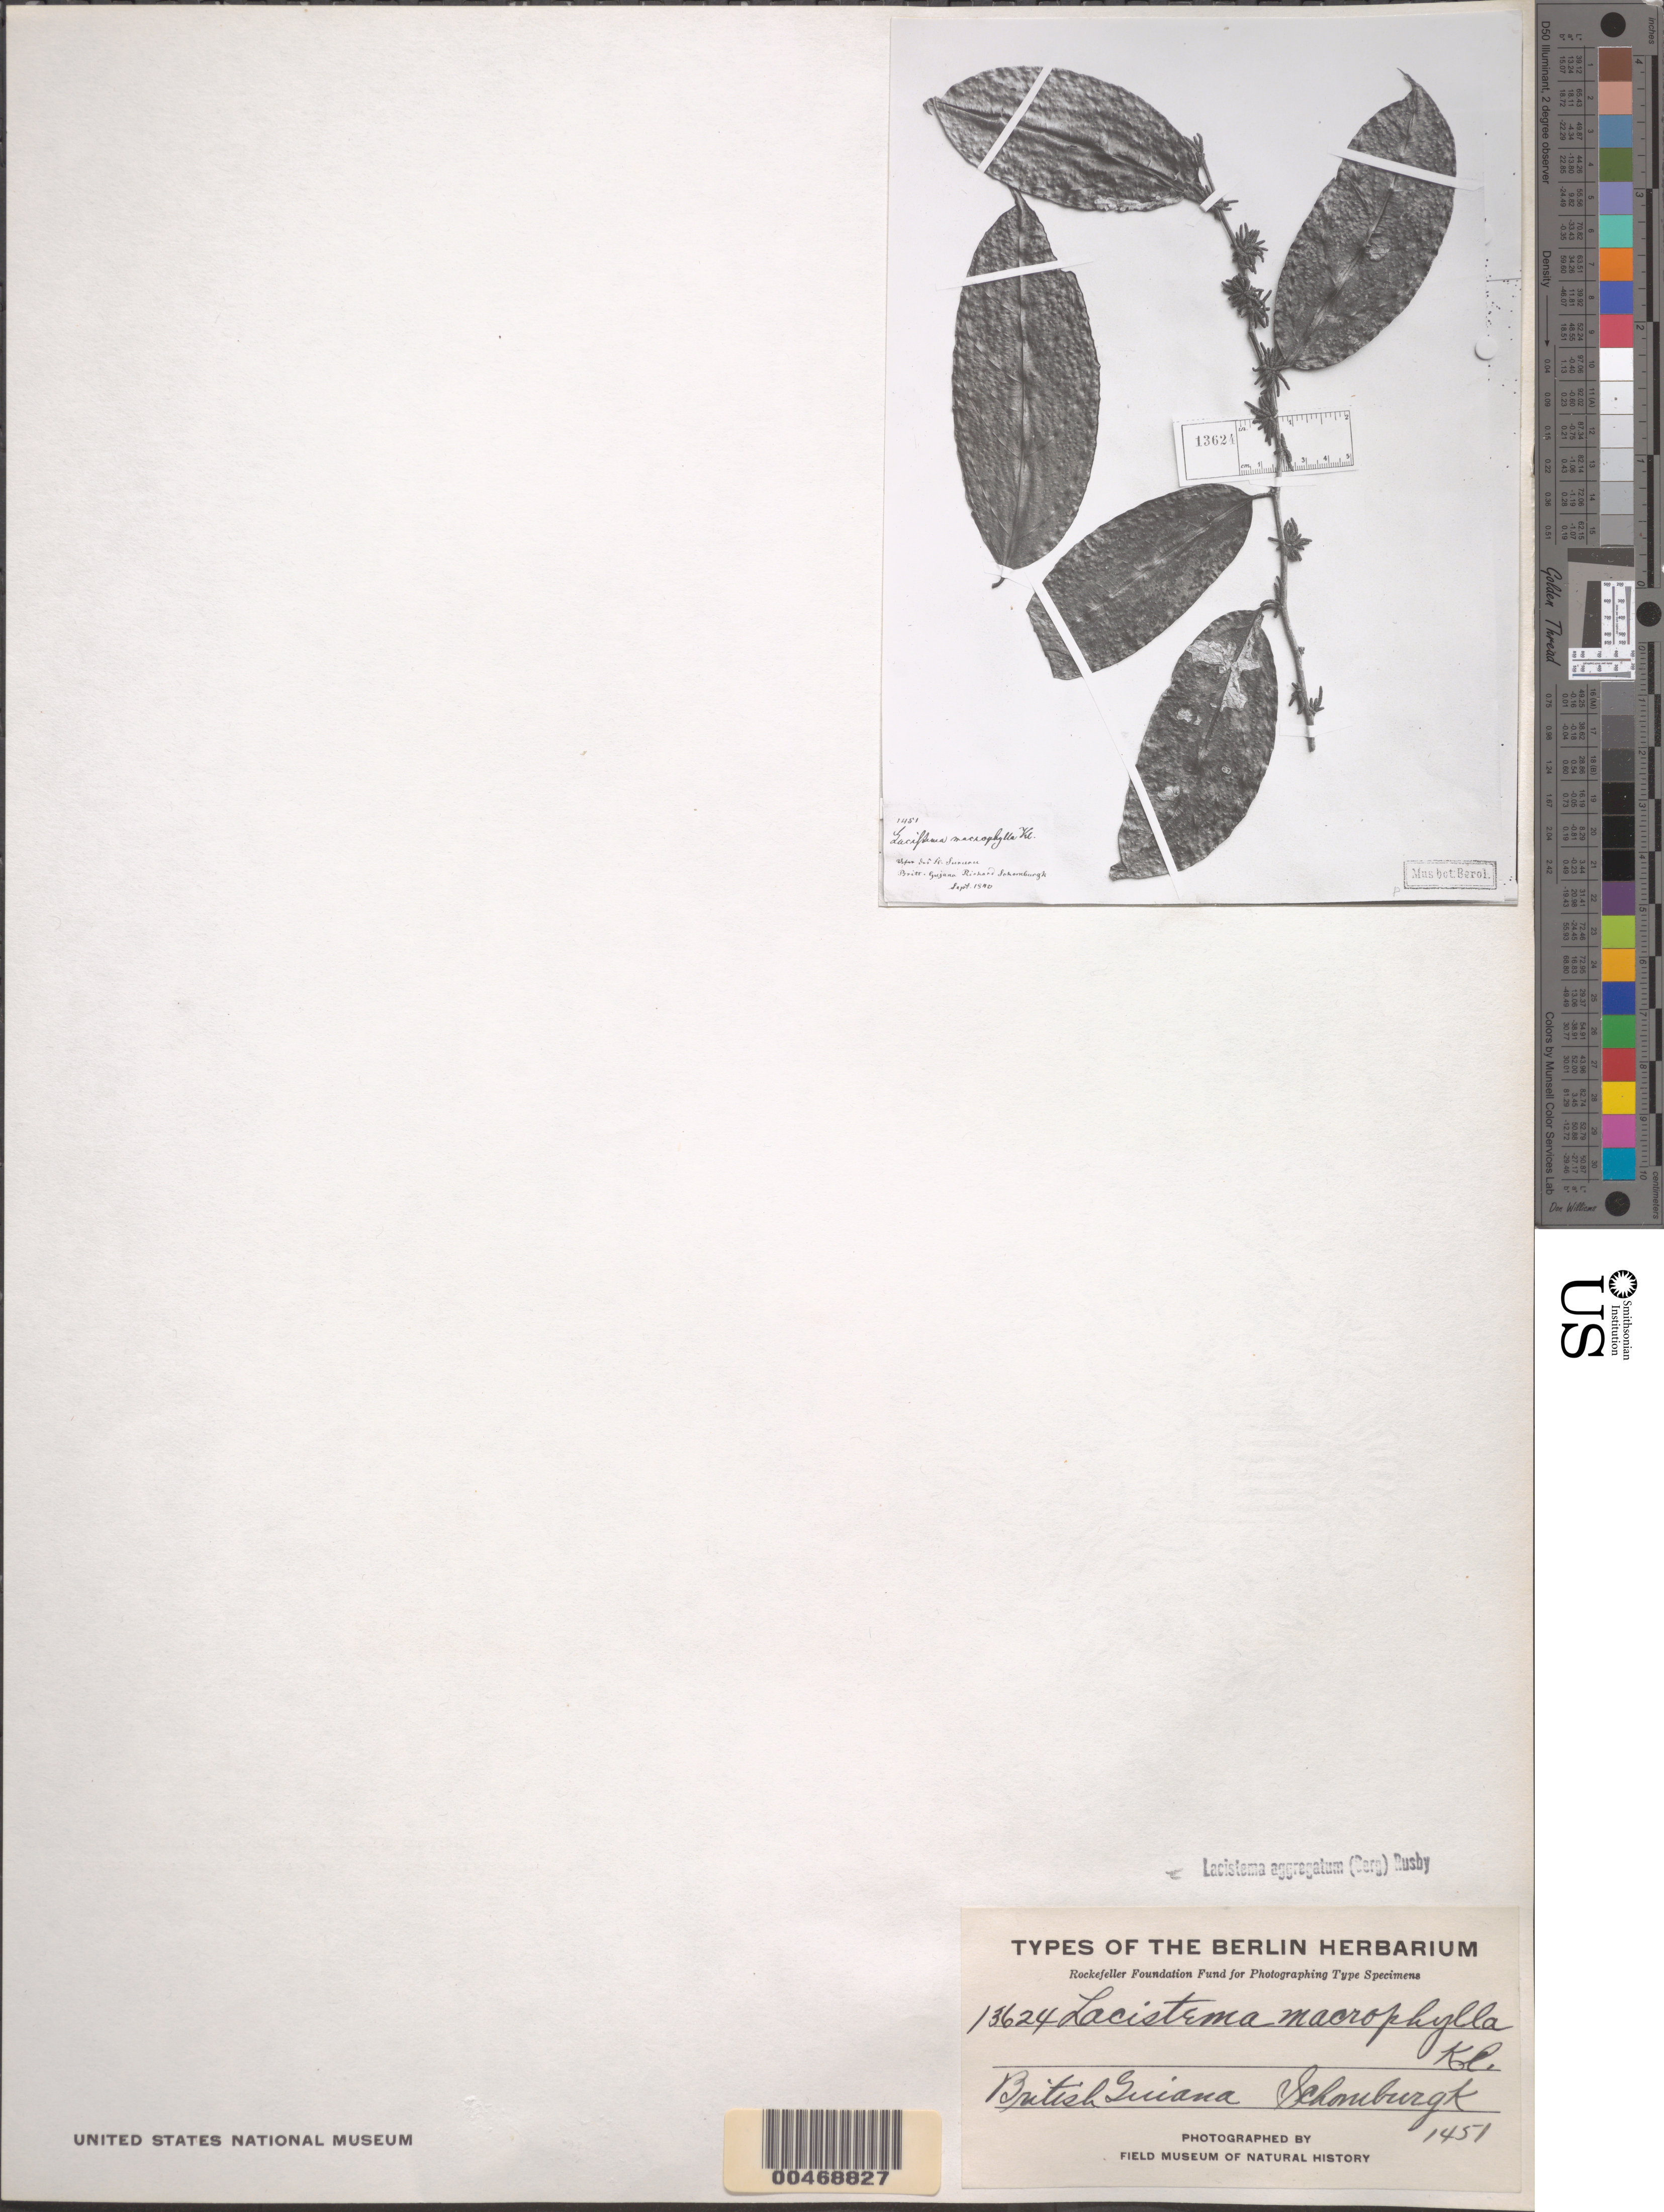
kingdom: Plantae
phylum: Tracheophyta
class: Magnoliopsida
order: Malpighiales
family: Lacistemataceae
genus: Lacistema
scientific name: Lacistema aggregatum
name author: (P.J. Bergius) Rusby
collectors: R. H. Schomburgk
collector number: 1451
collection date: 1840-09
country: Guyana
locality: British Guiana.